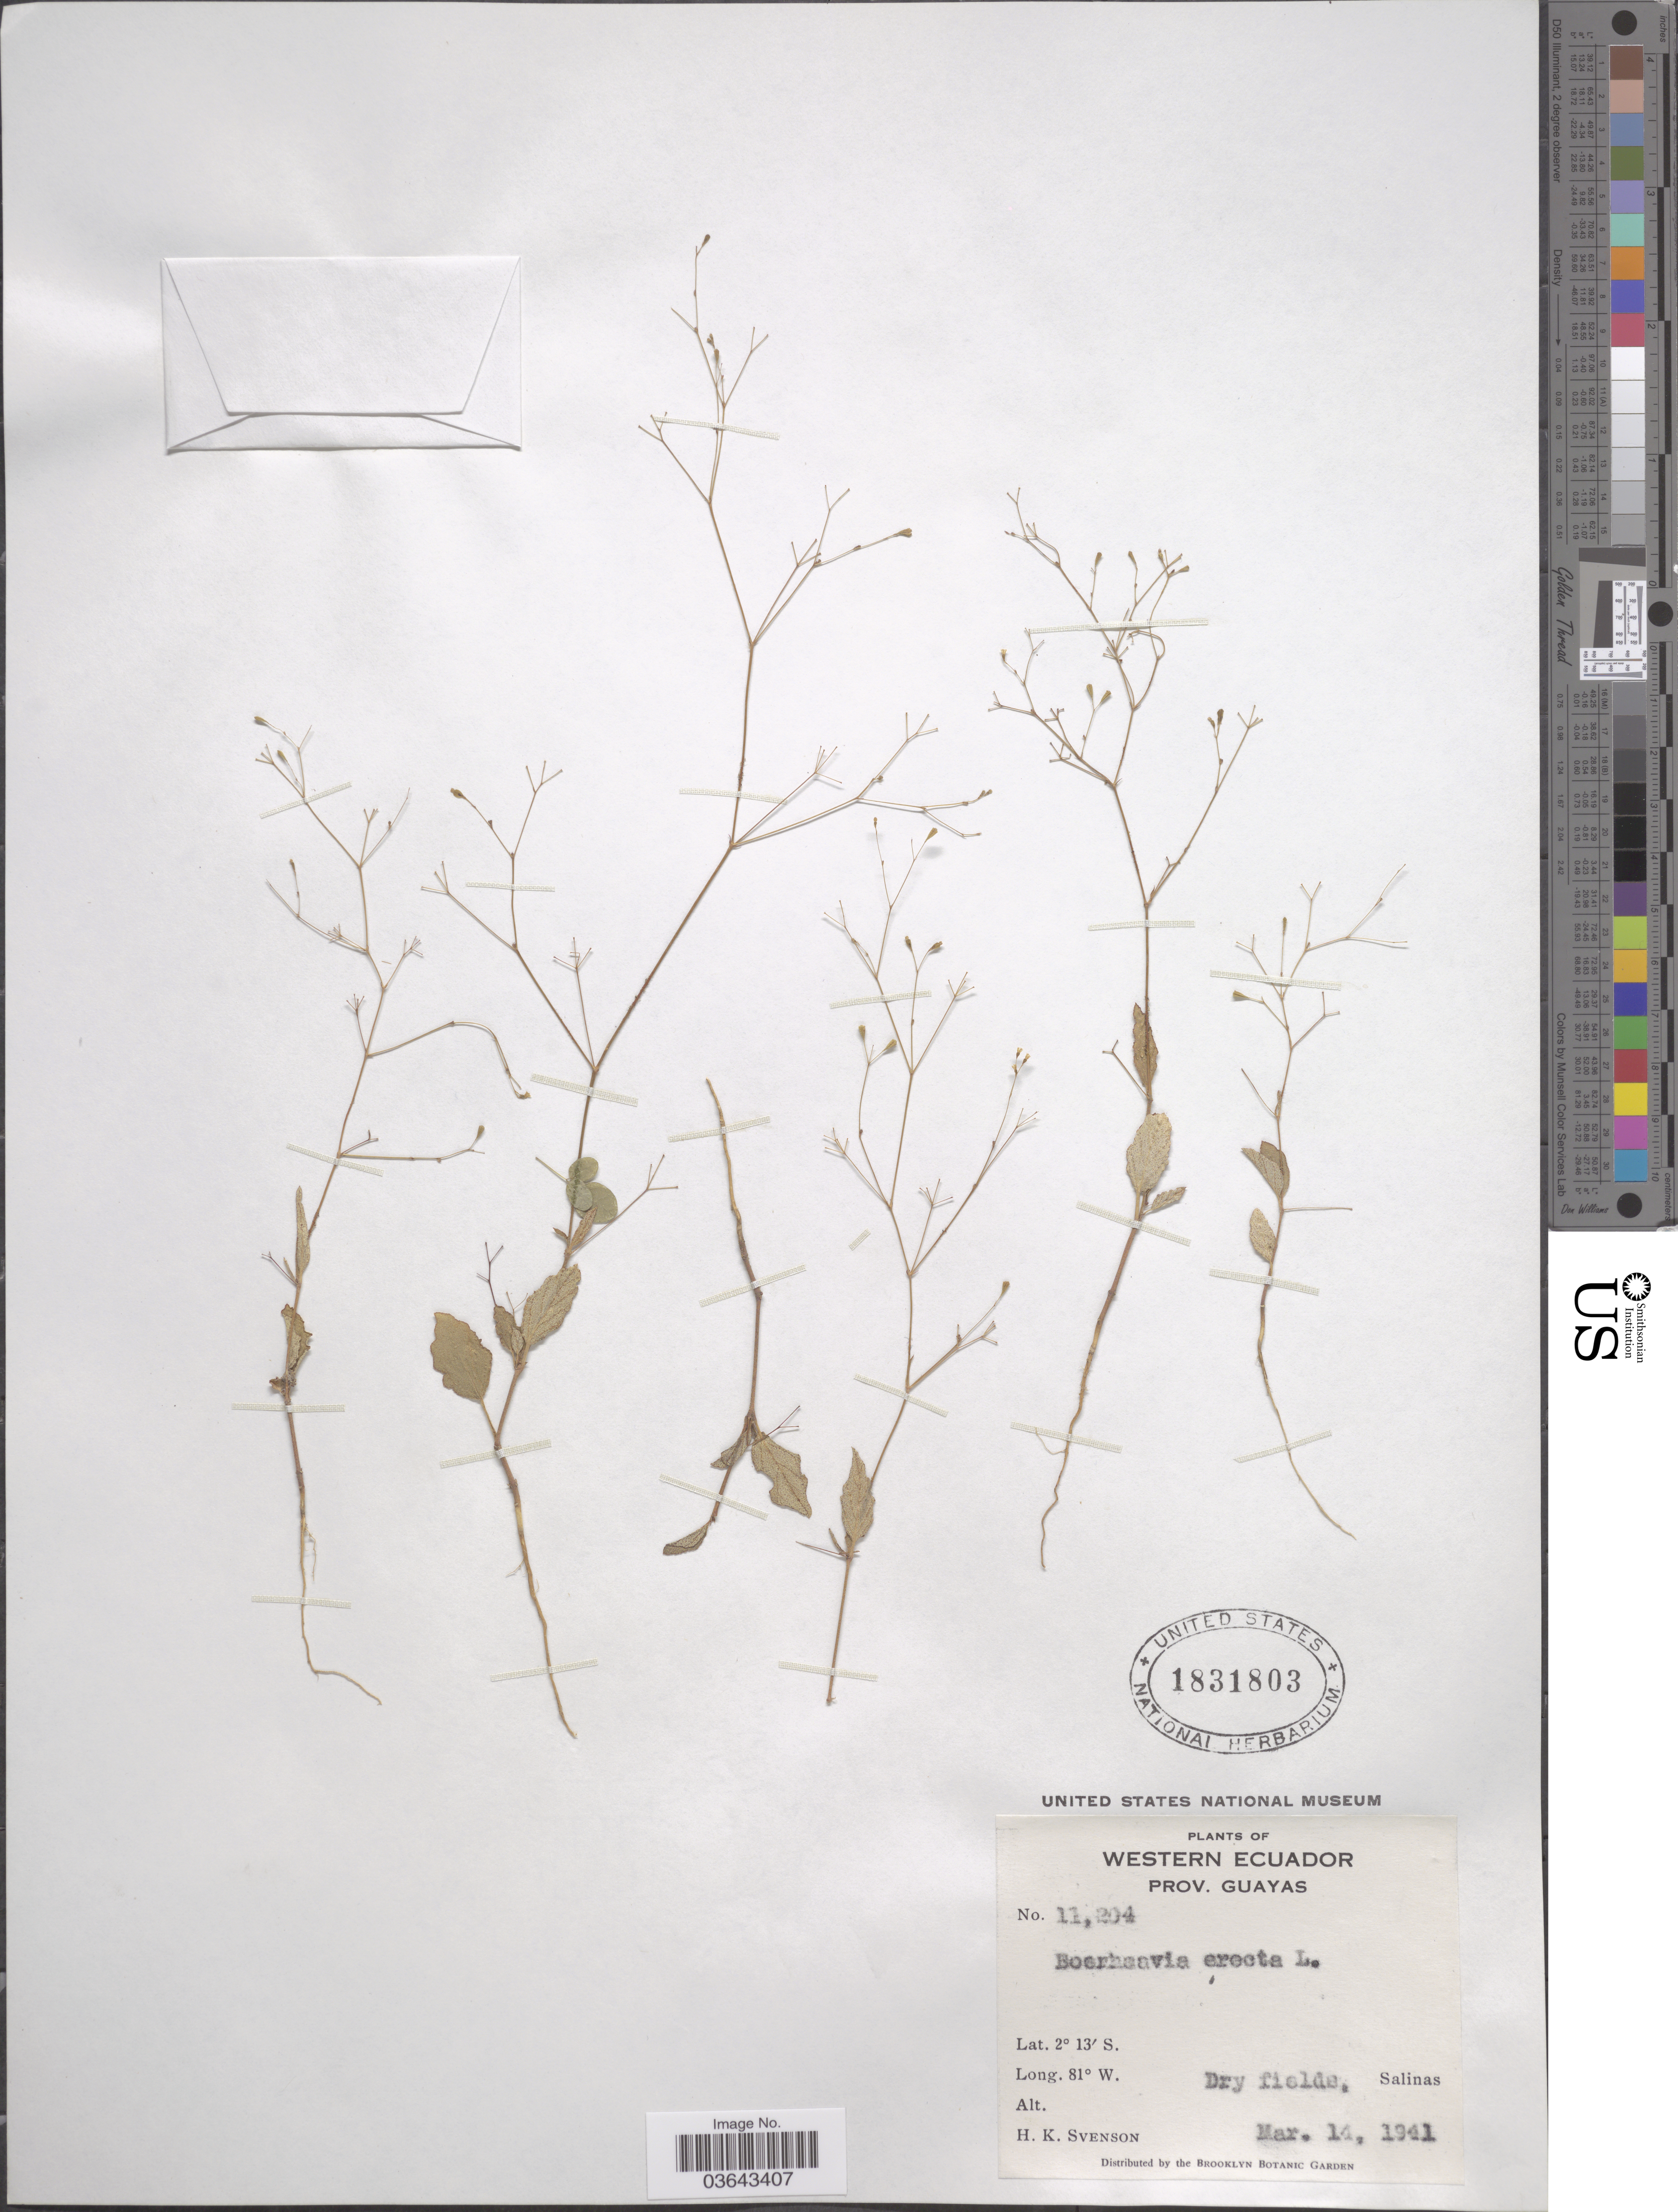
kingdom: Plantae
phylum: Tracheophyta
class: Magnoliopsida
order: Caryophyllales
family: Nyctaginaceae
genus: Boerhavia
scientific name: Boerhavia erecta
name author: L.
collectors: H. K. Svenson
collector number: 11204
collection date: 1941-03-14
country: Ecuador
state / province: Guayas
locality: Western Ecuador. Salinas.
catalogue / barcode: US 1831803